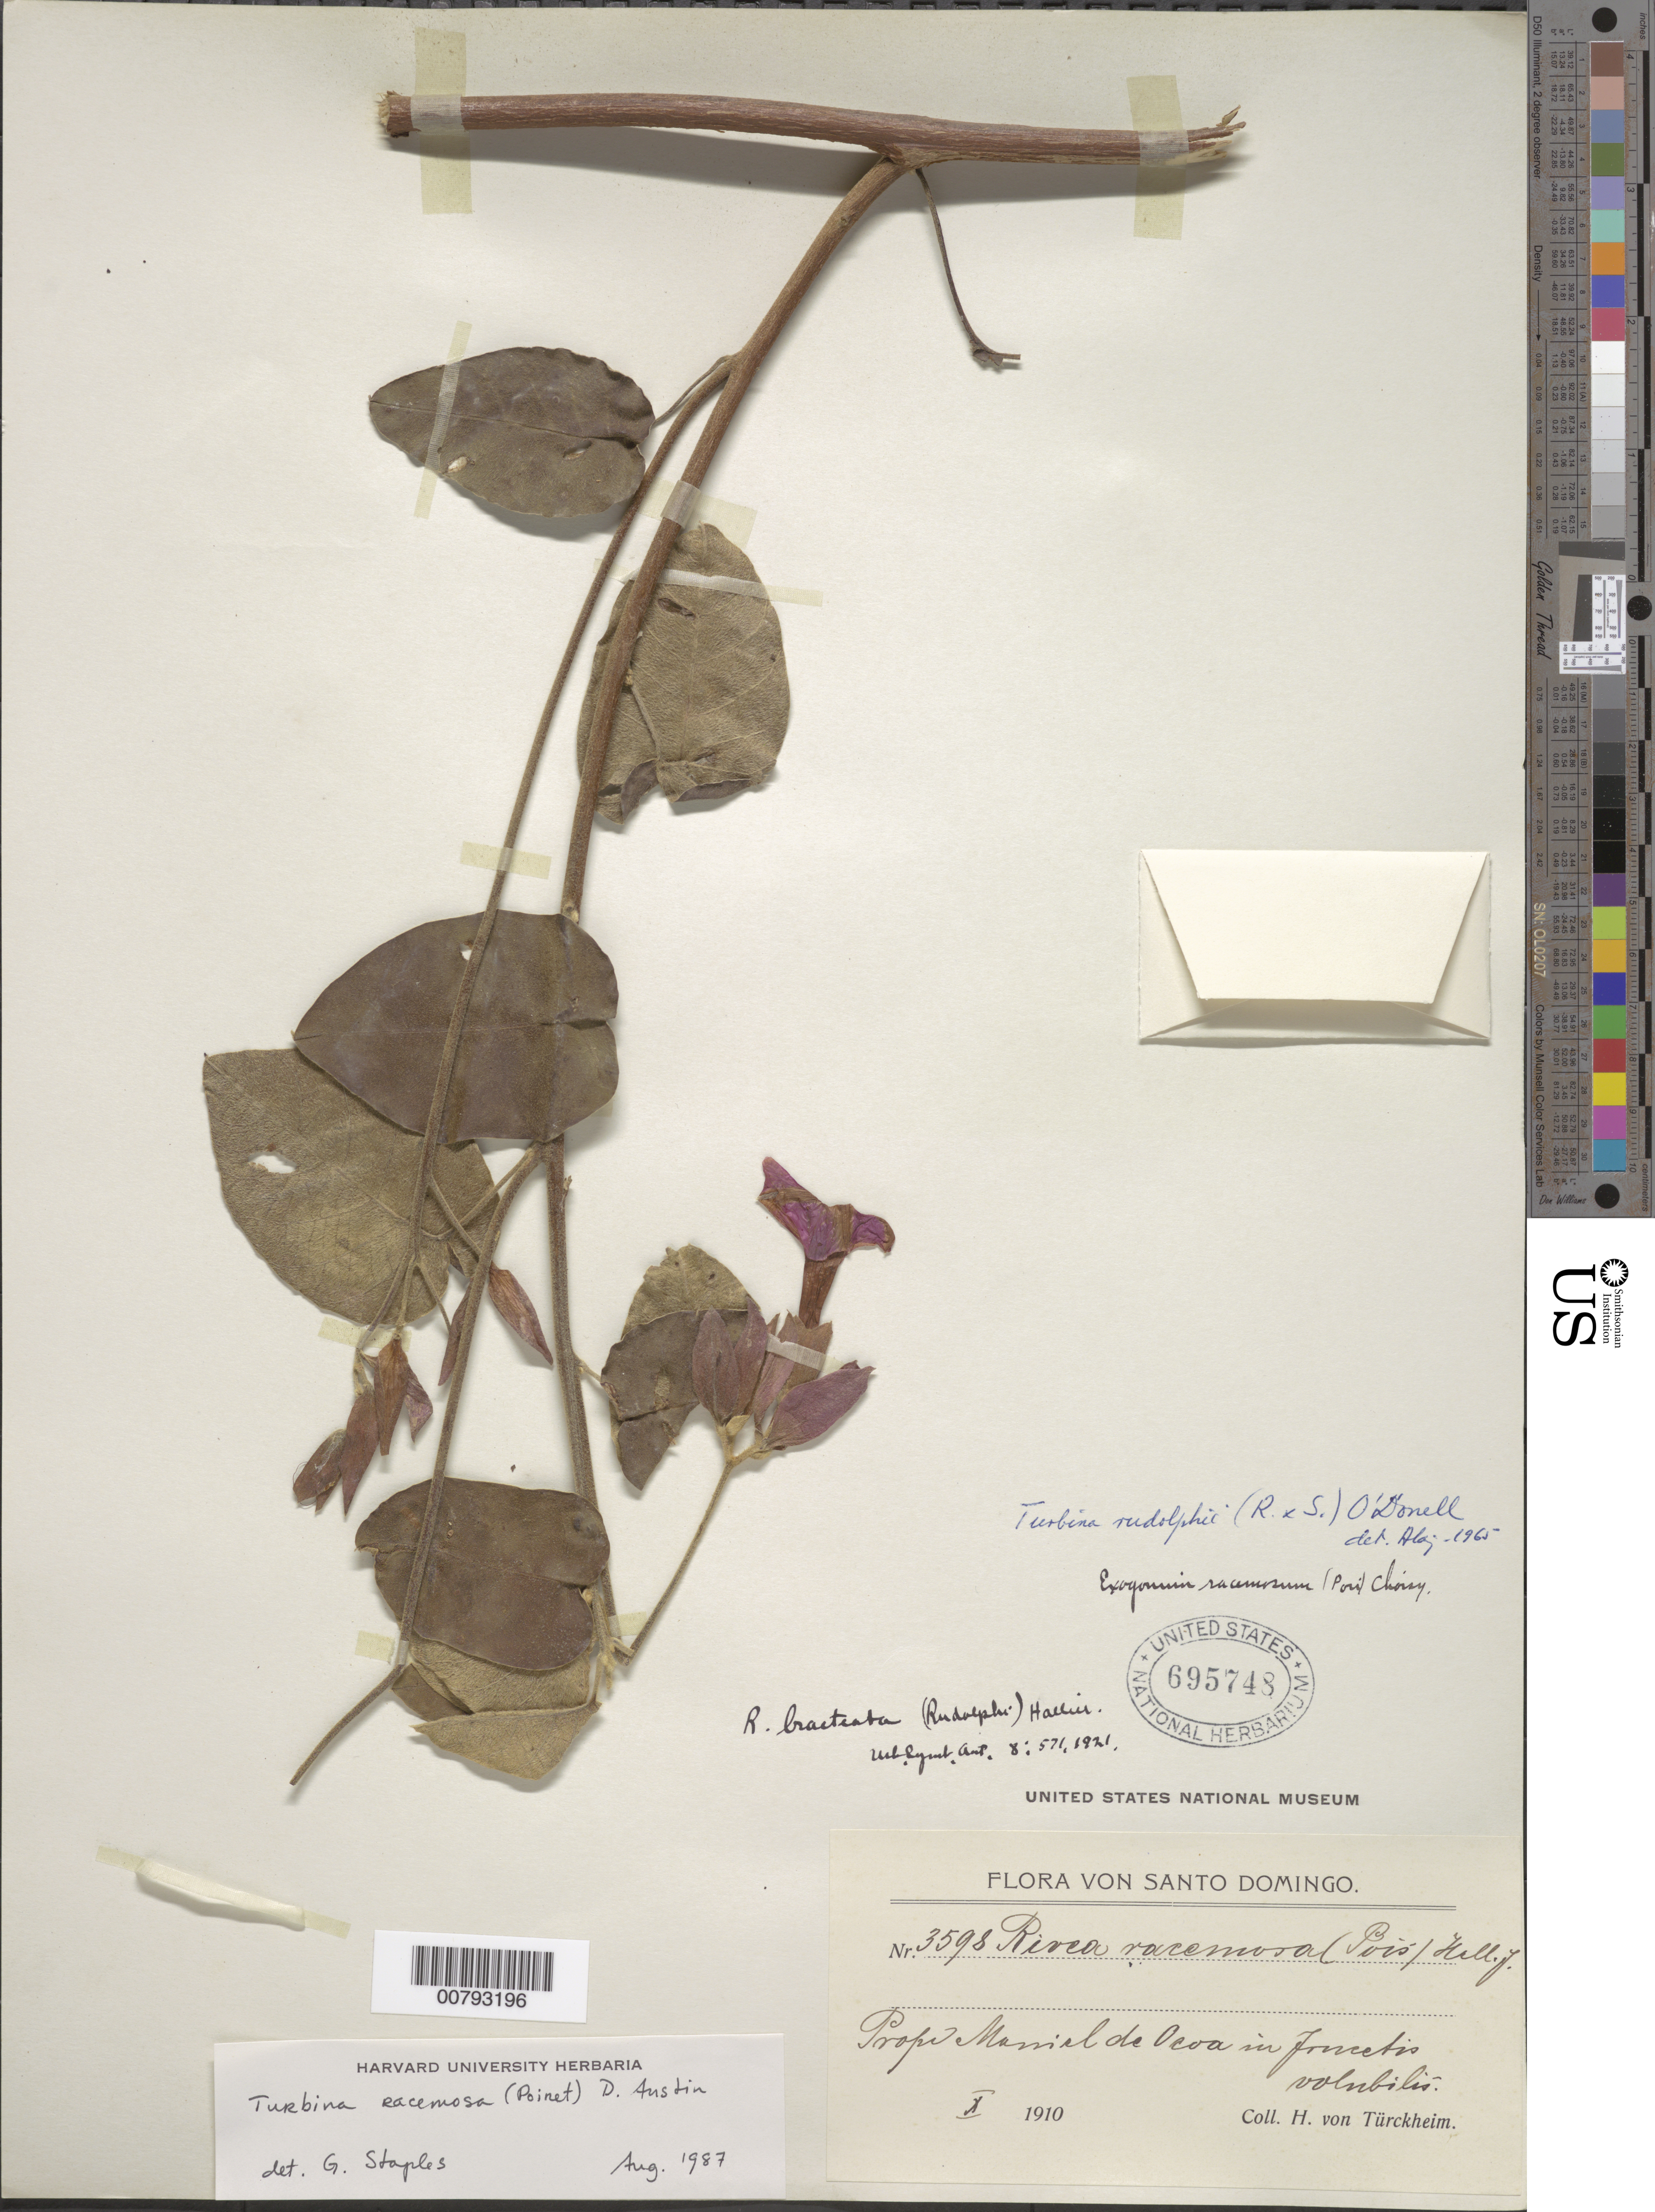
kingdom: Plantae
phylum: Tracheophyta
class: Magnoliopsida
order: Solanales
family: Convolvulaceae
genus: Turbina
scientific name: Turbina racemosa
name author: (Poir.) D.F. Austin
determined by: Staples, G. W.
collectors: H. von Türckheim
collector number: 3598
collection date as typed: Oct 1910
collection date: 1910-10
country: Dominican Republic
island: Hispaniola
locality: Prope Maniel de Ocoa.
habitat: In fruticetis volubilís.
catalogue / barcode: US 695748